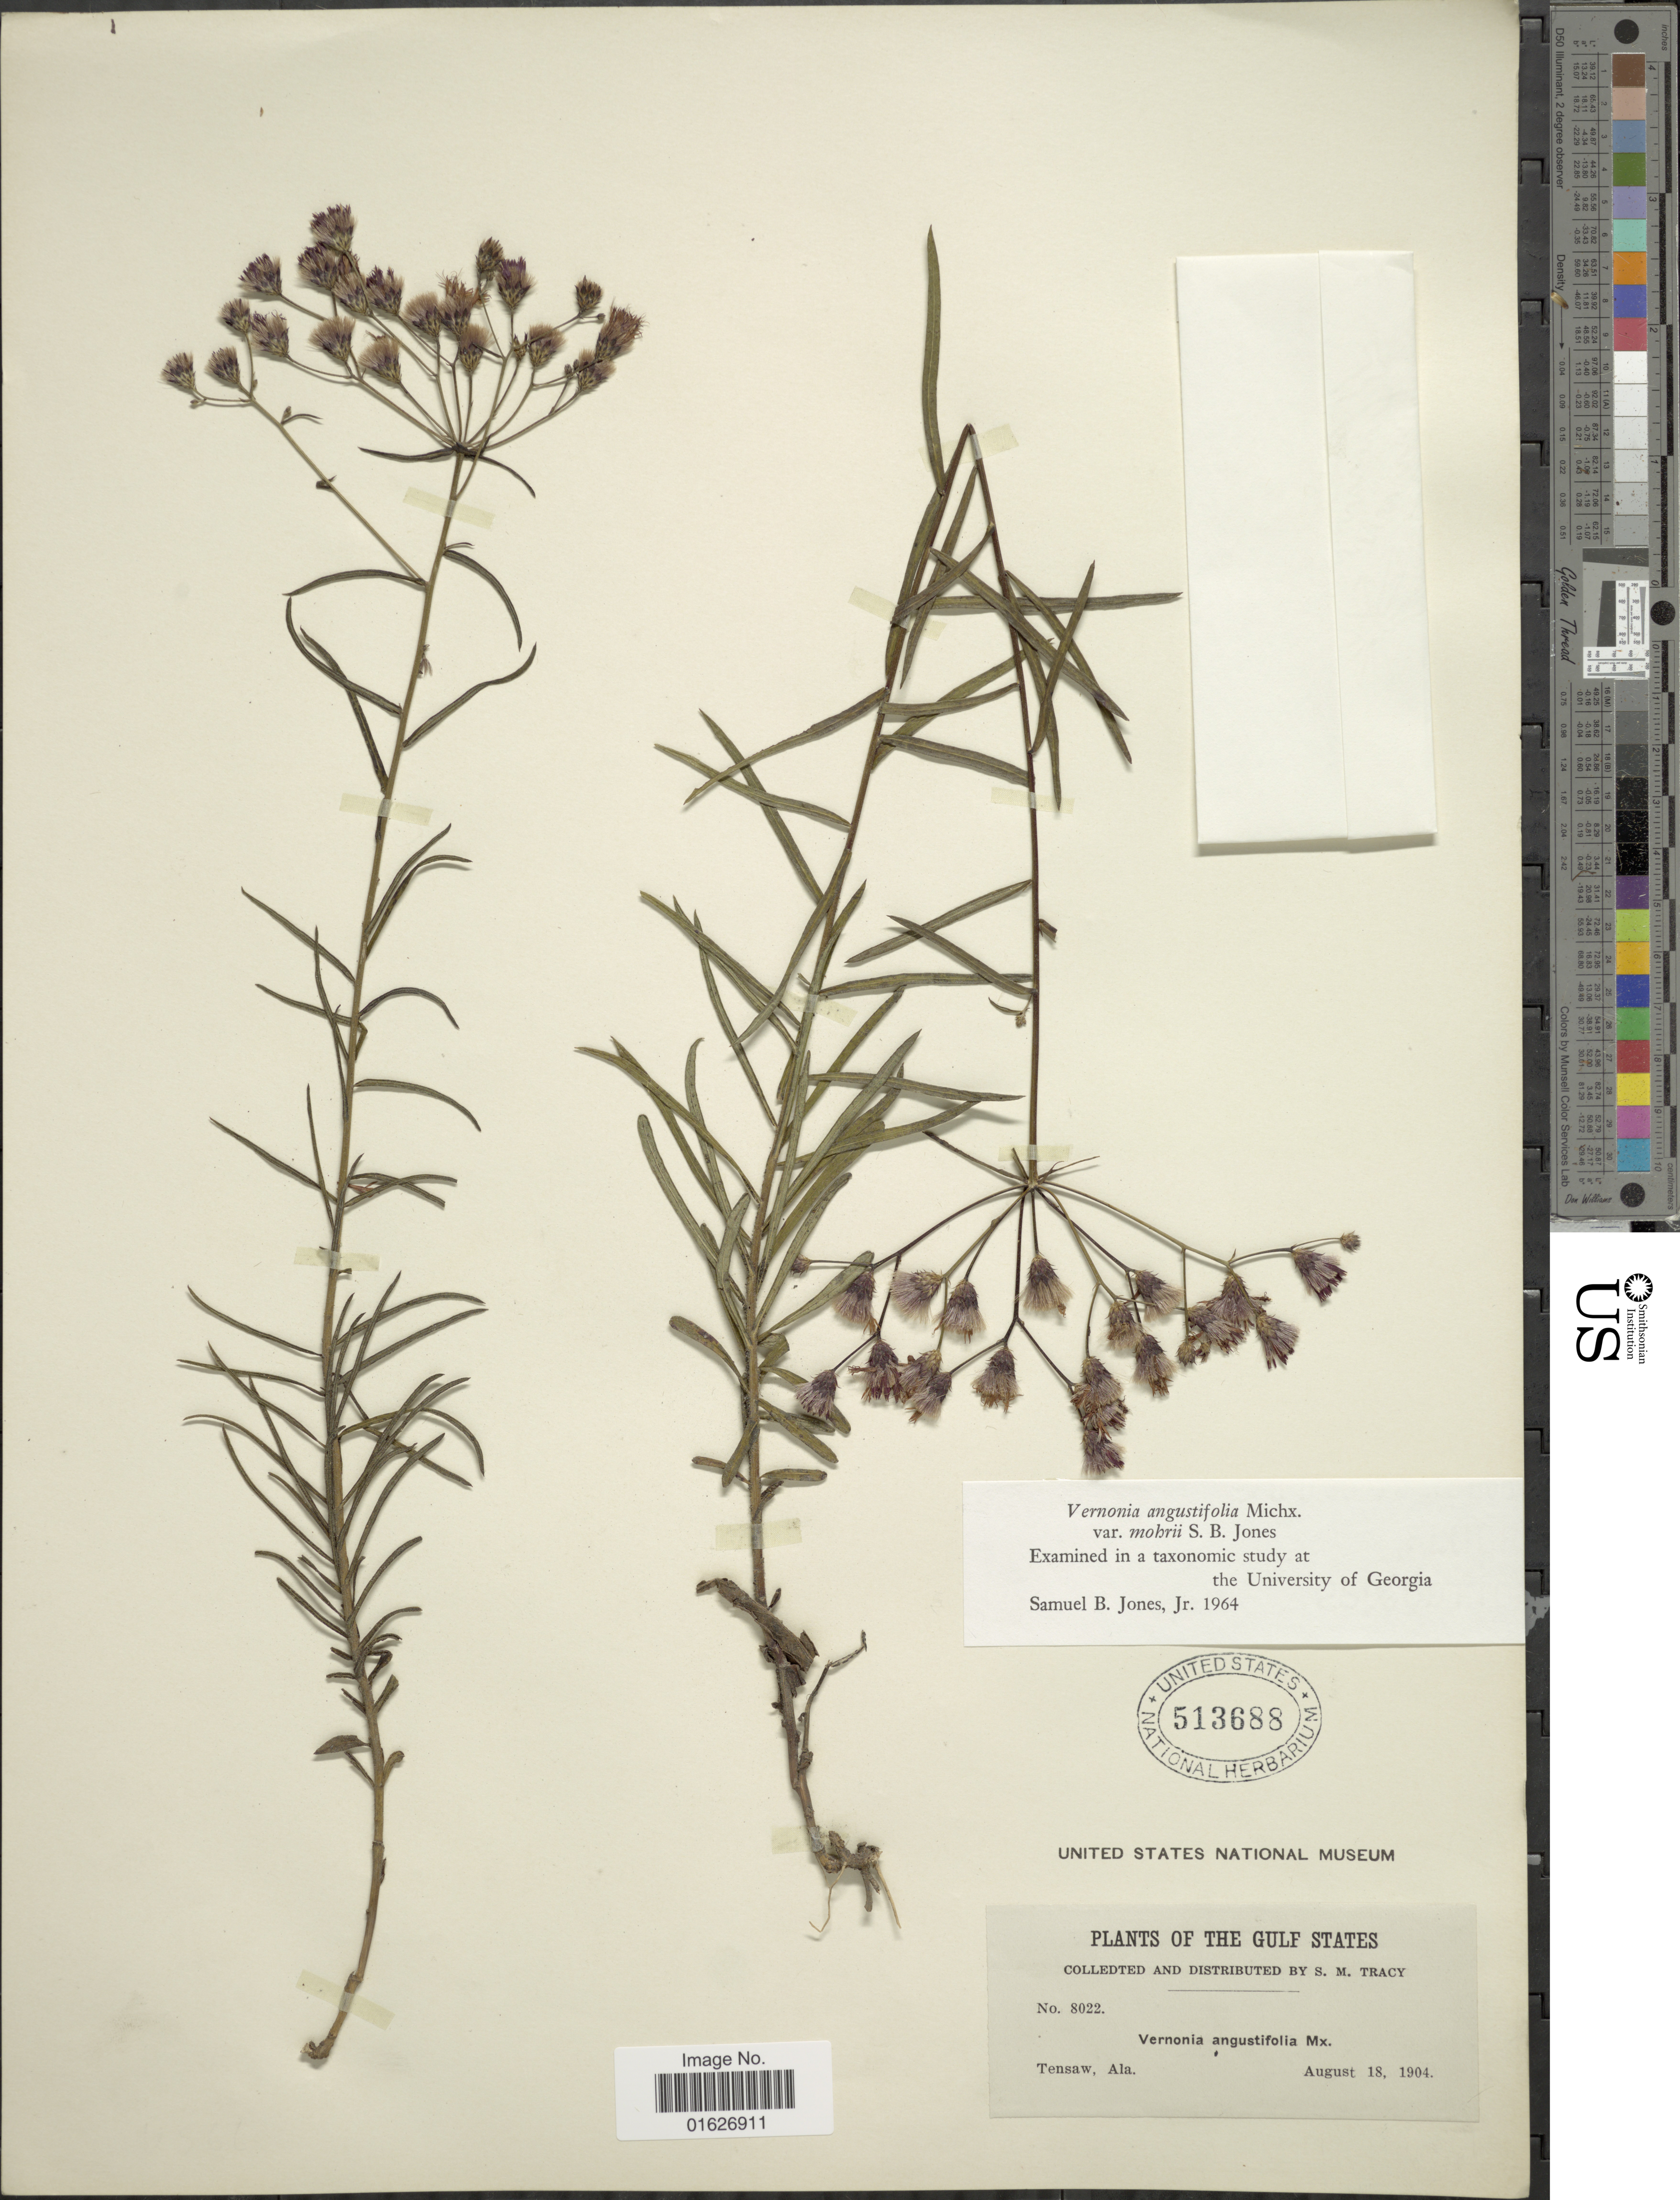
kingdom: Plantae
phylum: Tracheophyta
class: Magnoliopsida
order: Asterales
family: Asteraceae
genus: Vernonia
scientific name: Vernonia angustifolia var. mohrii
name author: S.B. Jones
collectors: S. M. Tracy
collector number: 8022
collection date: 1904-08-18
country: United States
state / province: Alabama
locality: Tensaw, Gulf States.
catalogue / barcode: US 513688